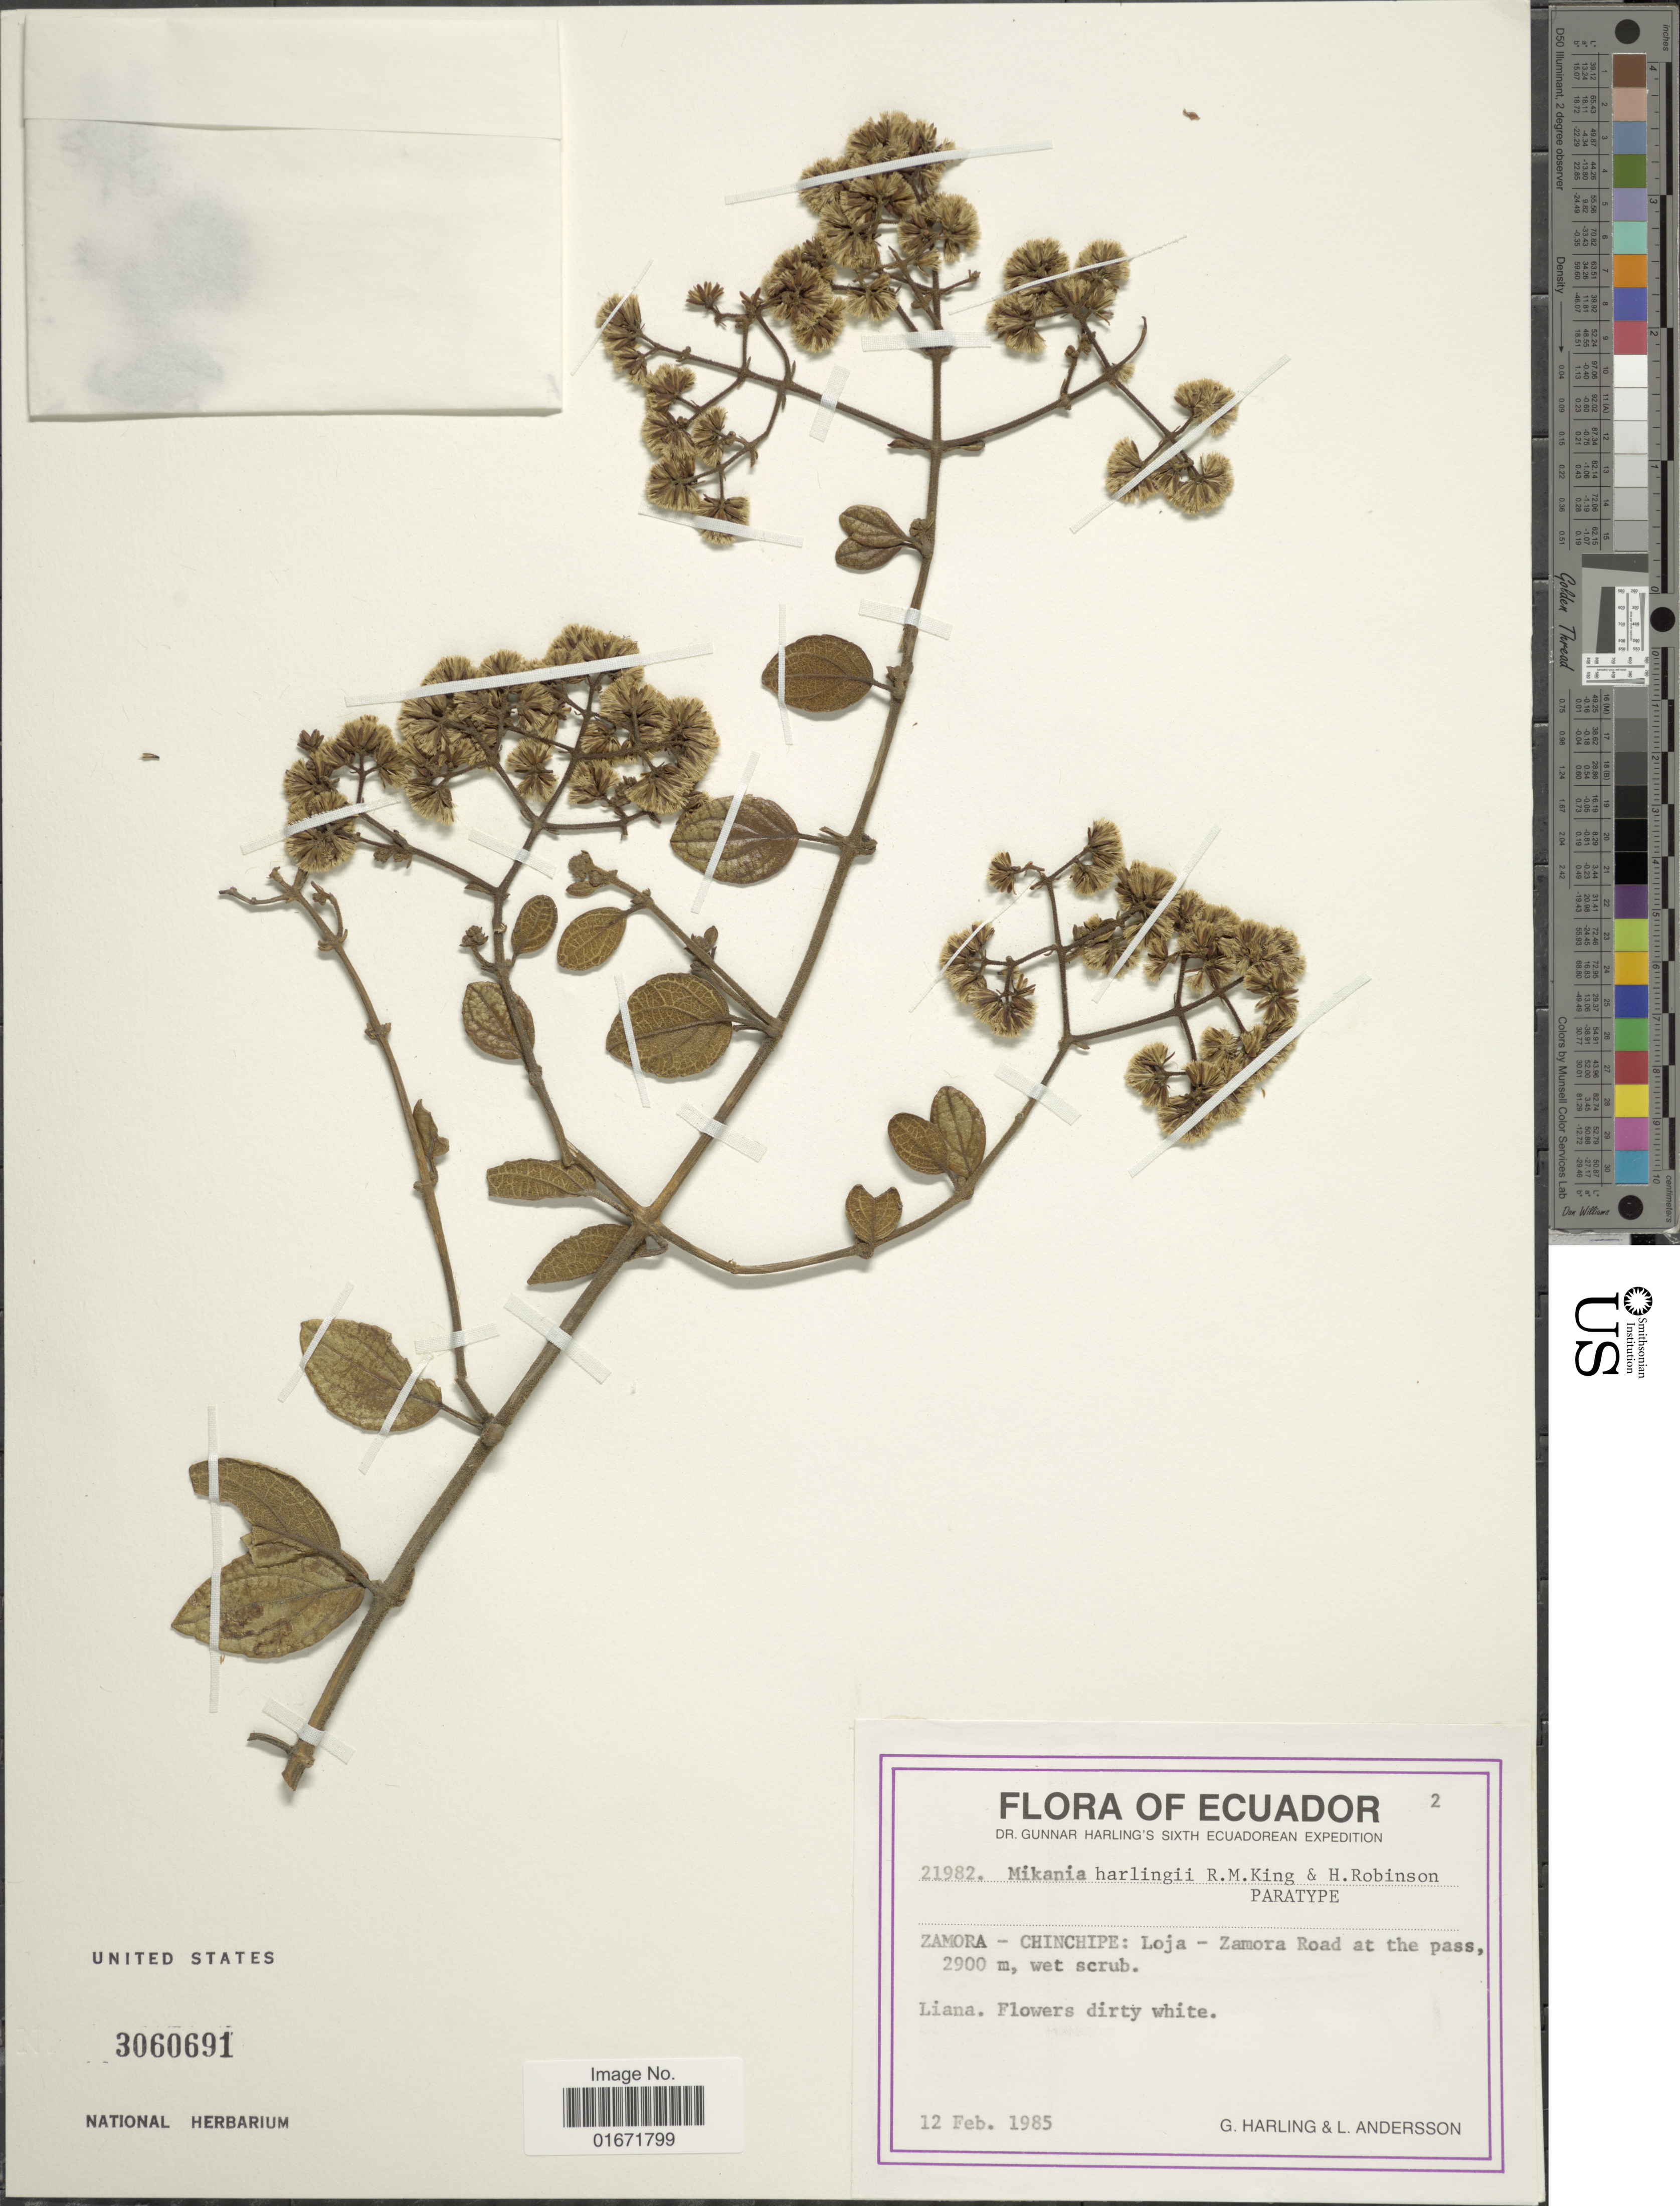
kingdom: Plantae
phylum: Tracheophyta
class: Magnoliopsida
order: Asterales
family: Asteraceae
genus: Mikania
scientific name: Mikania harlingii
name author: R.M. King & H. Rob.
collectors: G. Harling & L. Andersson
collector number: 21982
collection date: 1985-02-12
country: Ecuador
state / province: Zamora-Chinchipe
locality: Zamora-Chinchipe: Loja - Zamora Road at the pass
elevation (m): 2900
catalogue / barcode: US 3060691